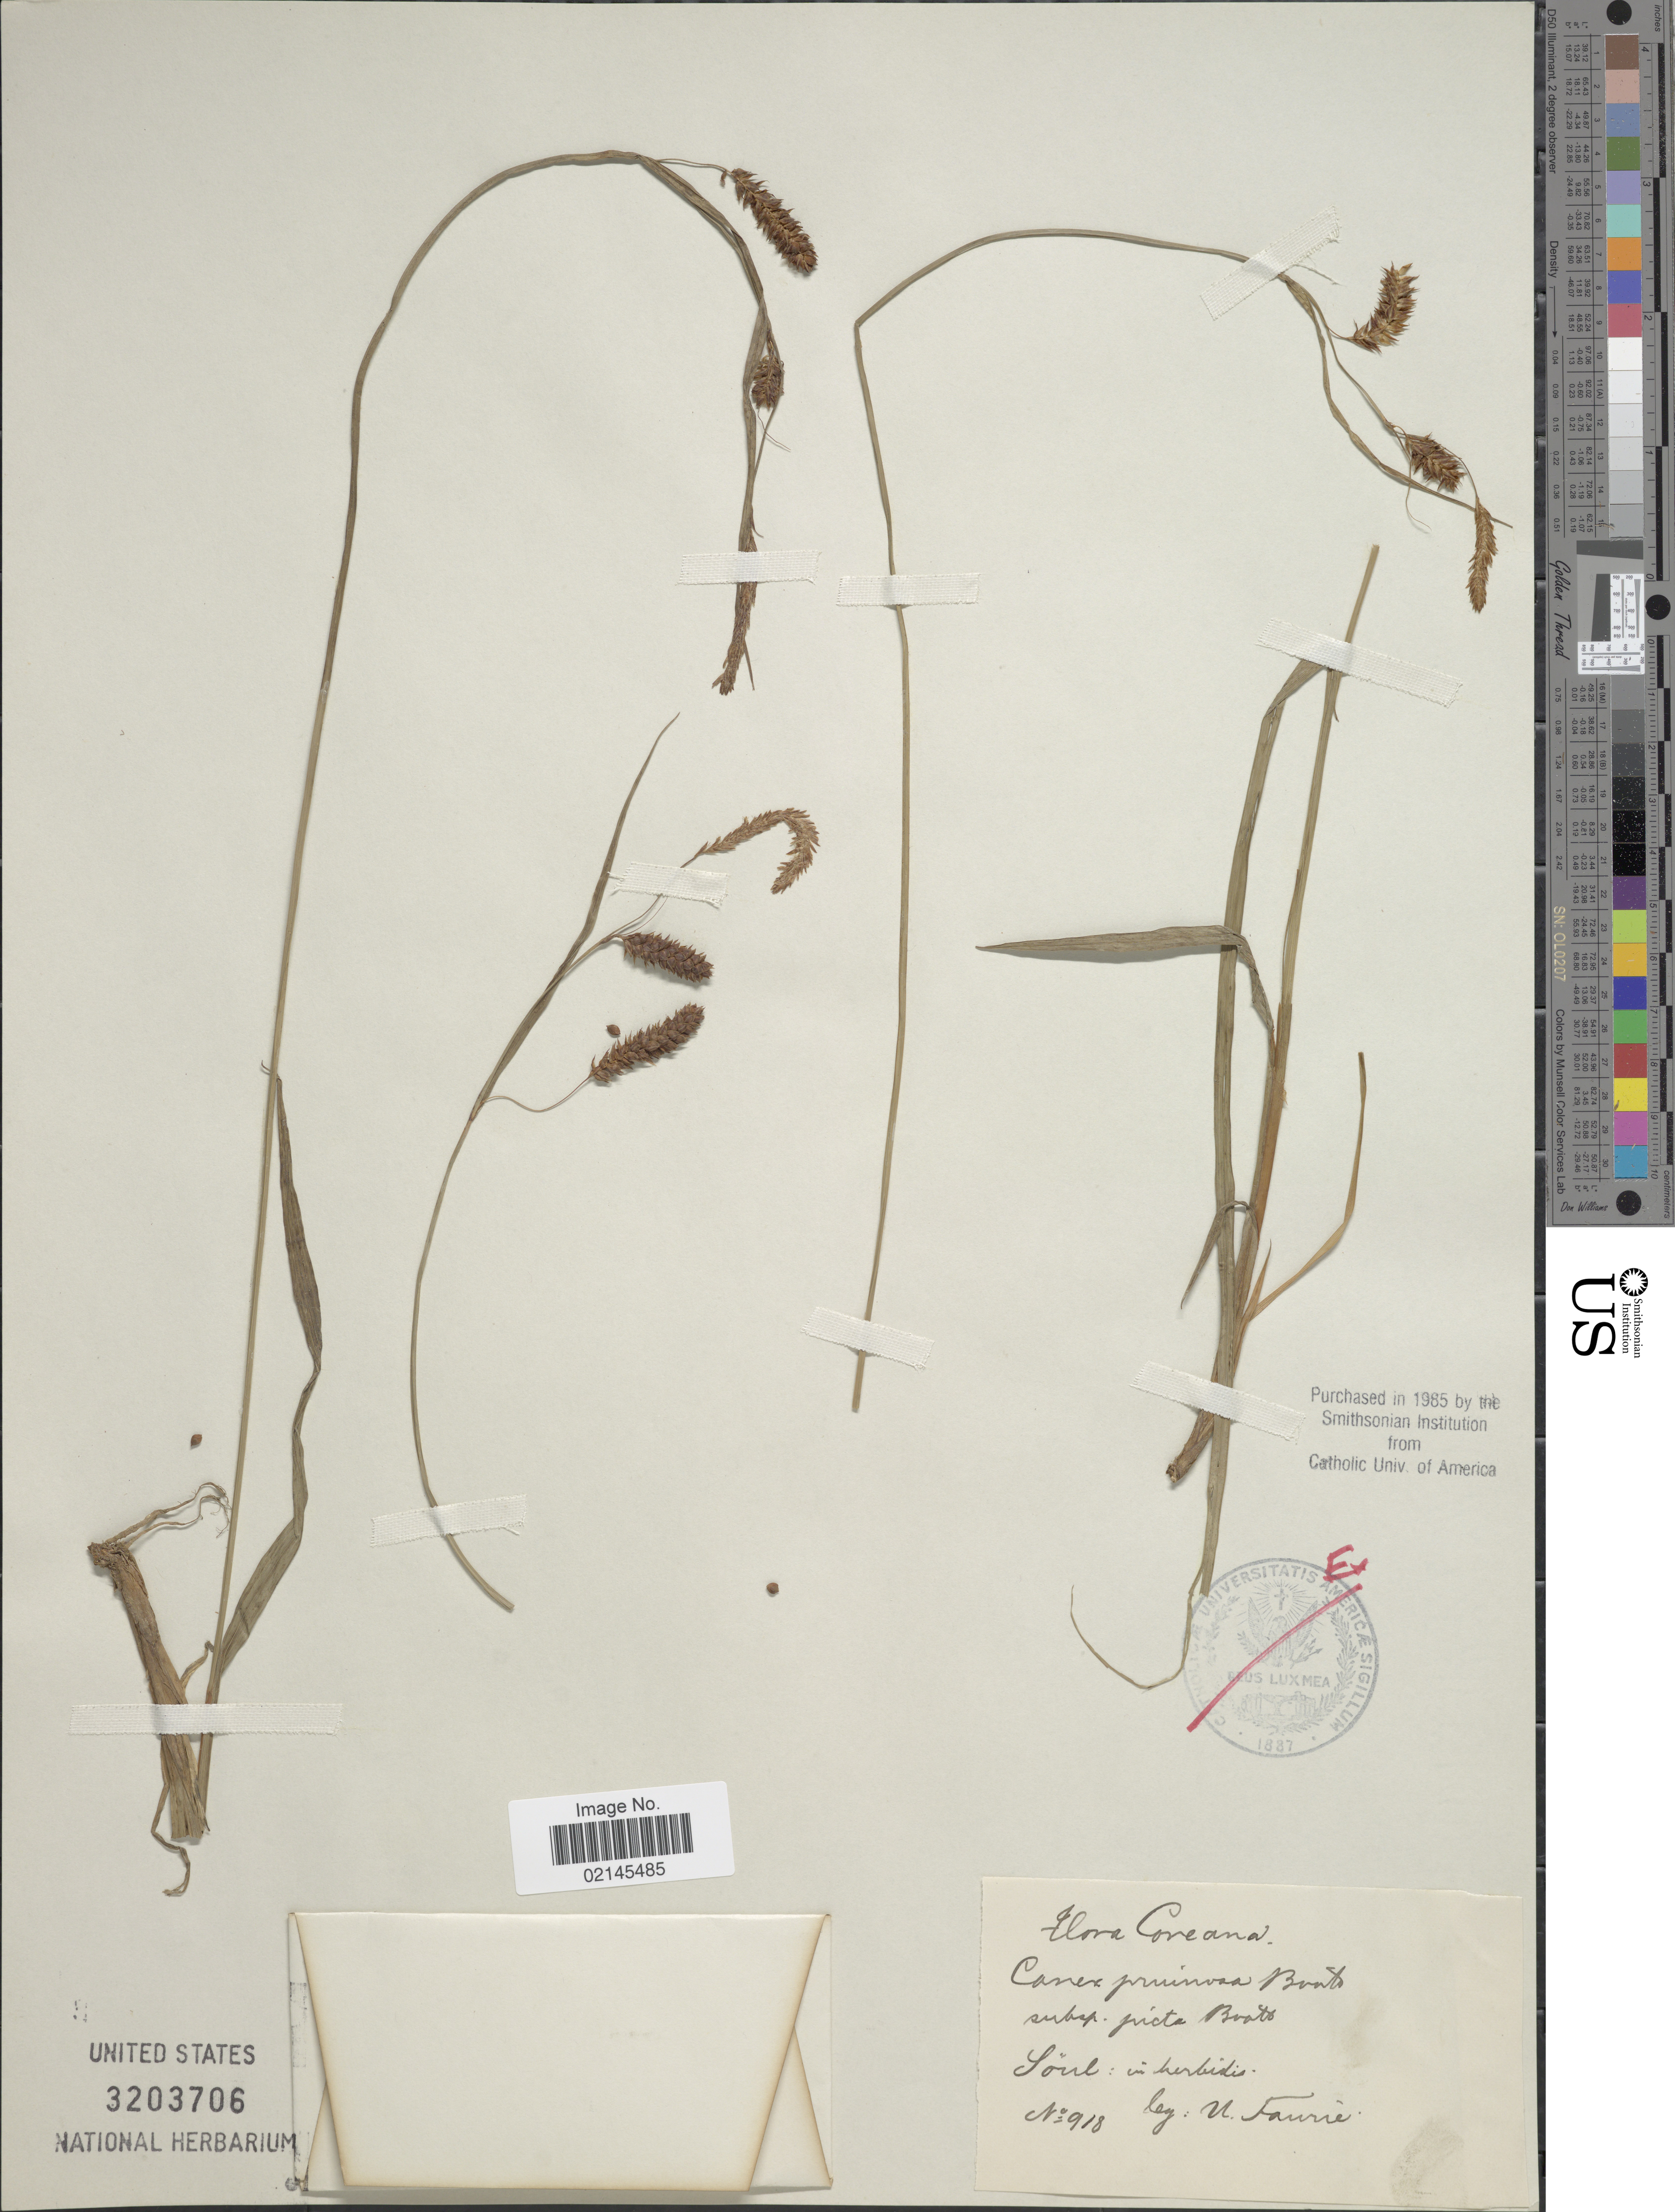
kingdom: Plantae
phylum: Tracheophyta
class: Liliopsida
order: Poales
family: Cyperaceae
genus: Carex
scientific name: Carex pruinosa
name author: Boott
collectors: U. Faurie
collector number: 918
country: South Korea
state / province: Seoul Special City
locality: Coreana, Soul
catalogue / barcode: US 3203706